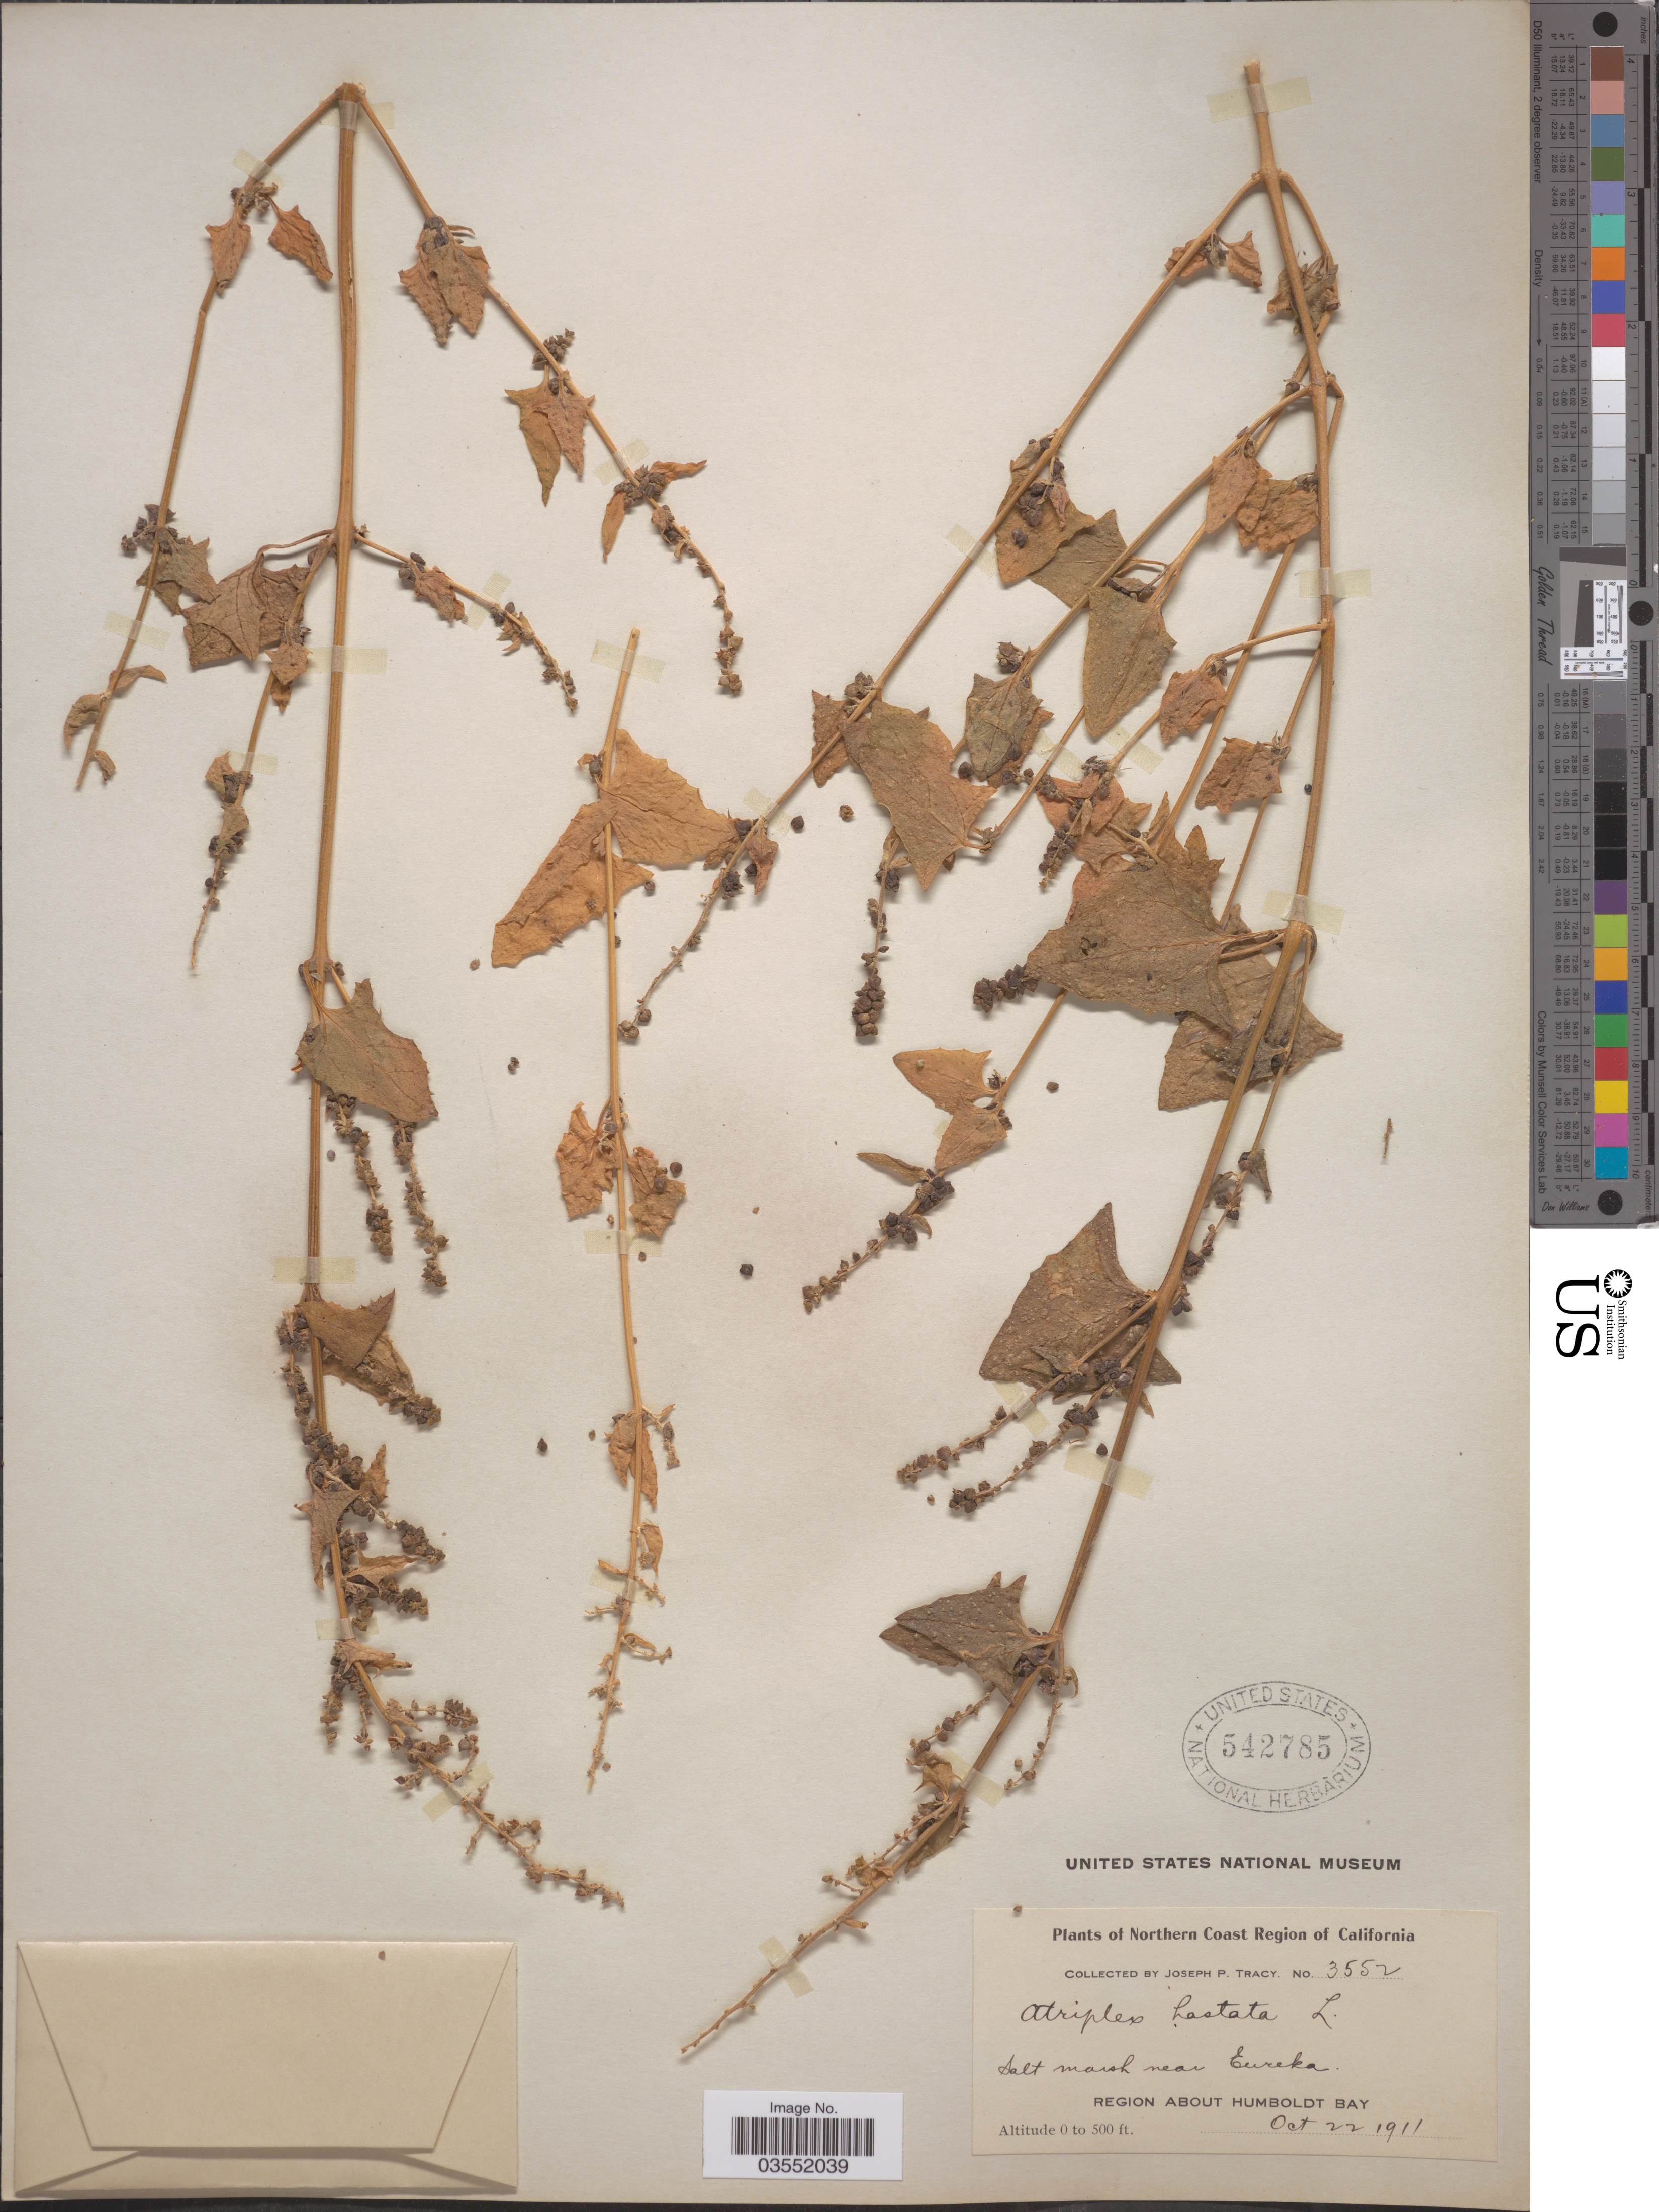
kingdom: Plantae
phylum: Tracheophyta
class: Magnoliopsida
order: Caryophyllales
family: Amaranthaceae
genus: Atriplex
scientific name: Atriplex hastata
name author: L.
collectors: J. Tracy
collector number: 3552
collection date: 1911-10-22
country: United States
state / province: California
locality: Northern Coast Region of California. Salt marsh near Eureka. Region about Humboldt Bay.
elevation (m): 0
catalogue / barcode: US 542785